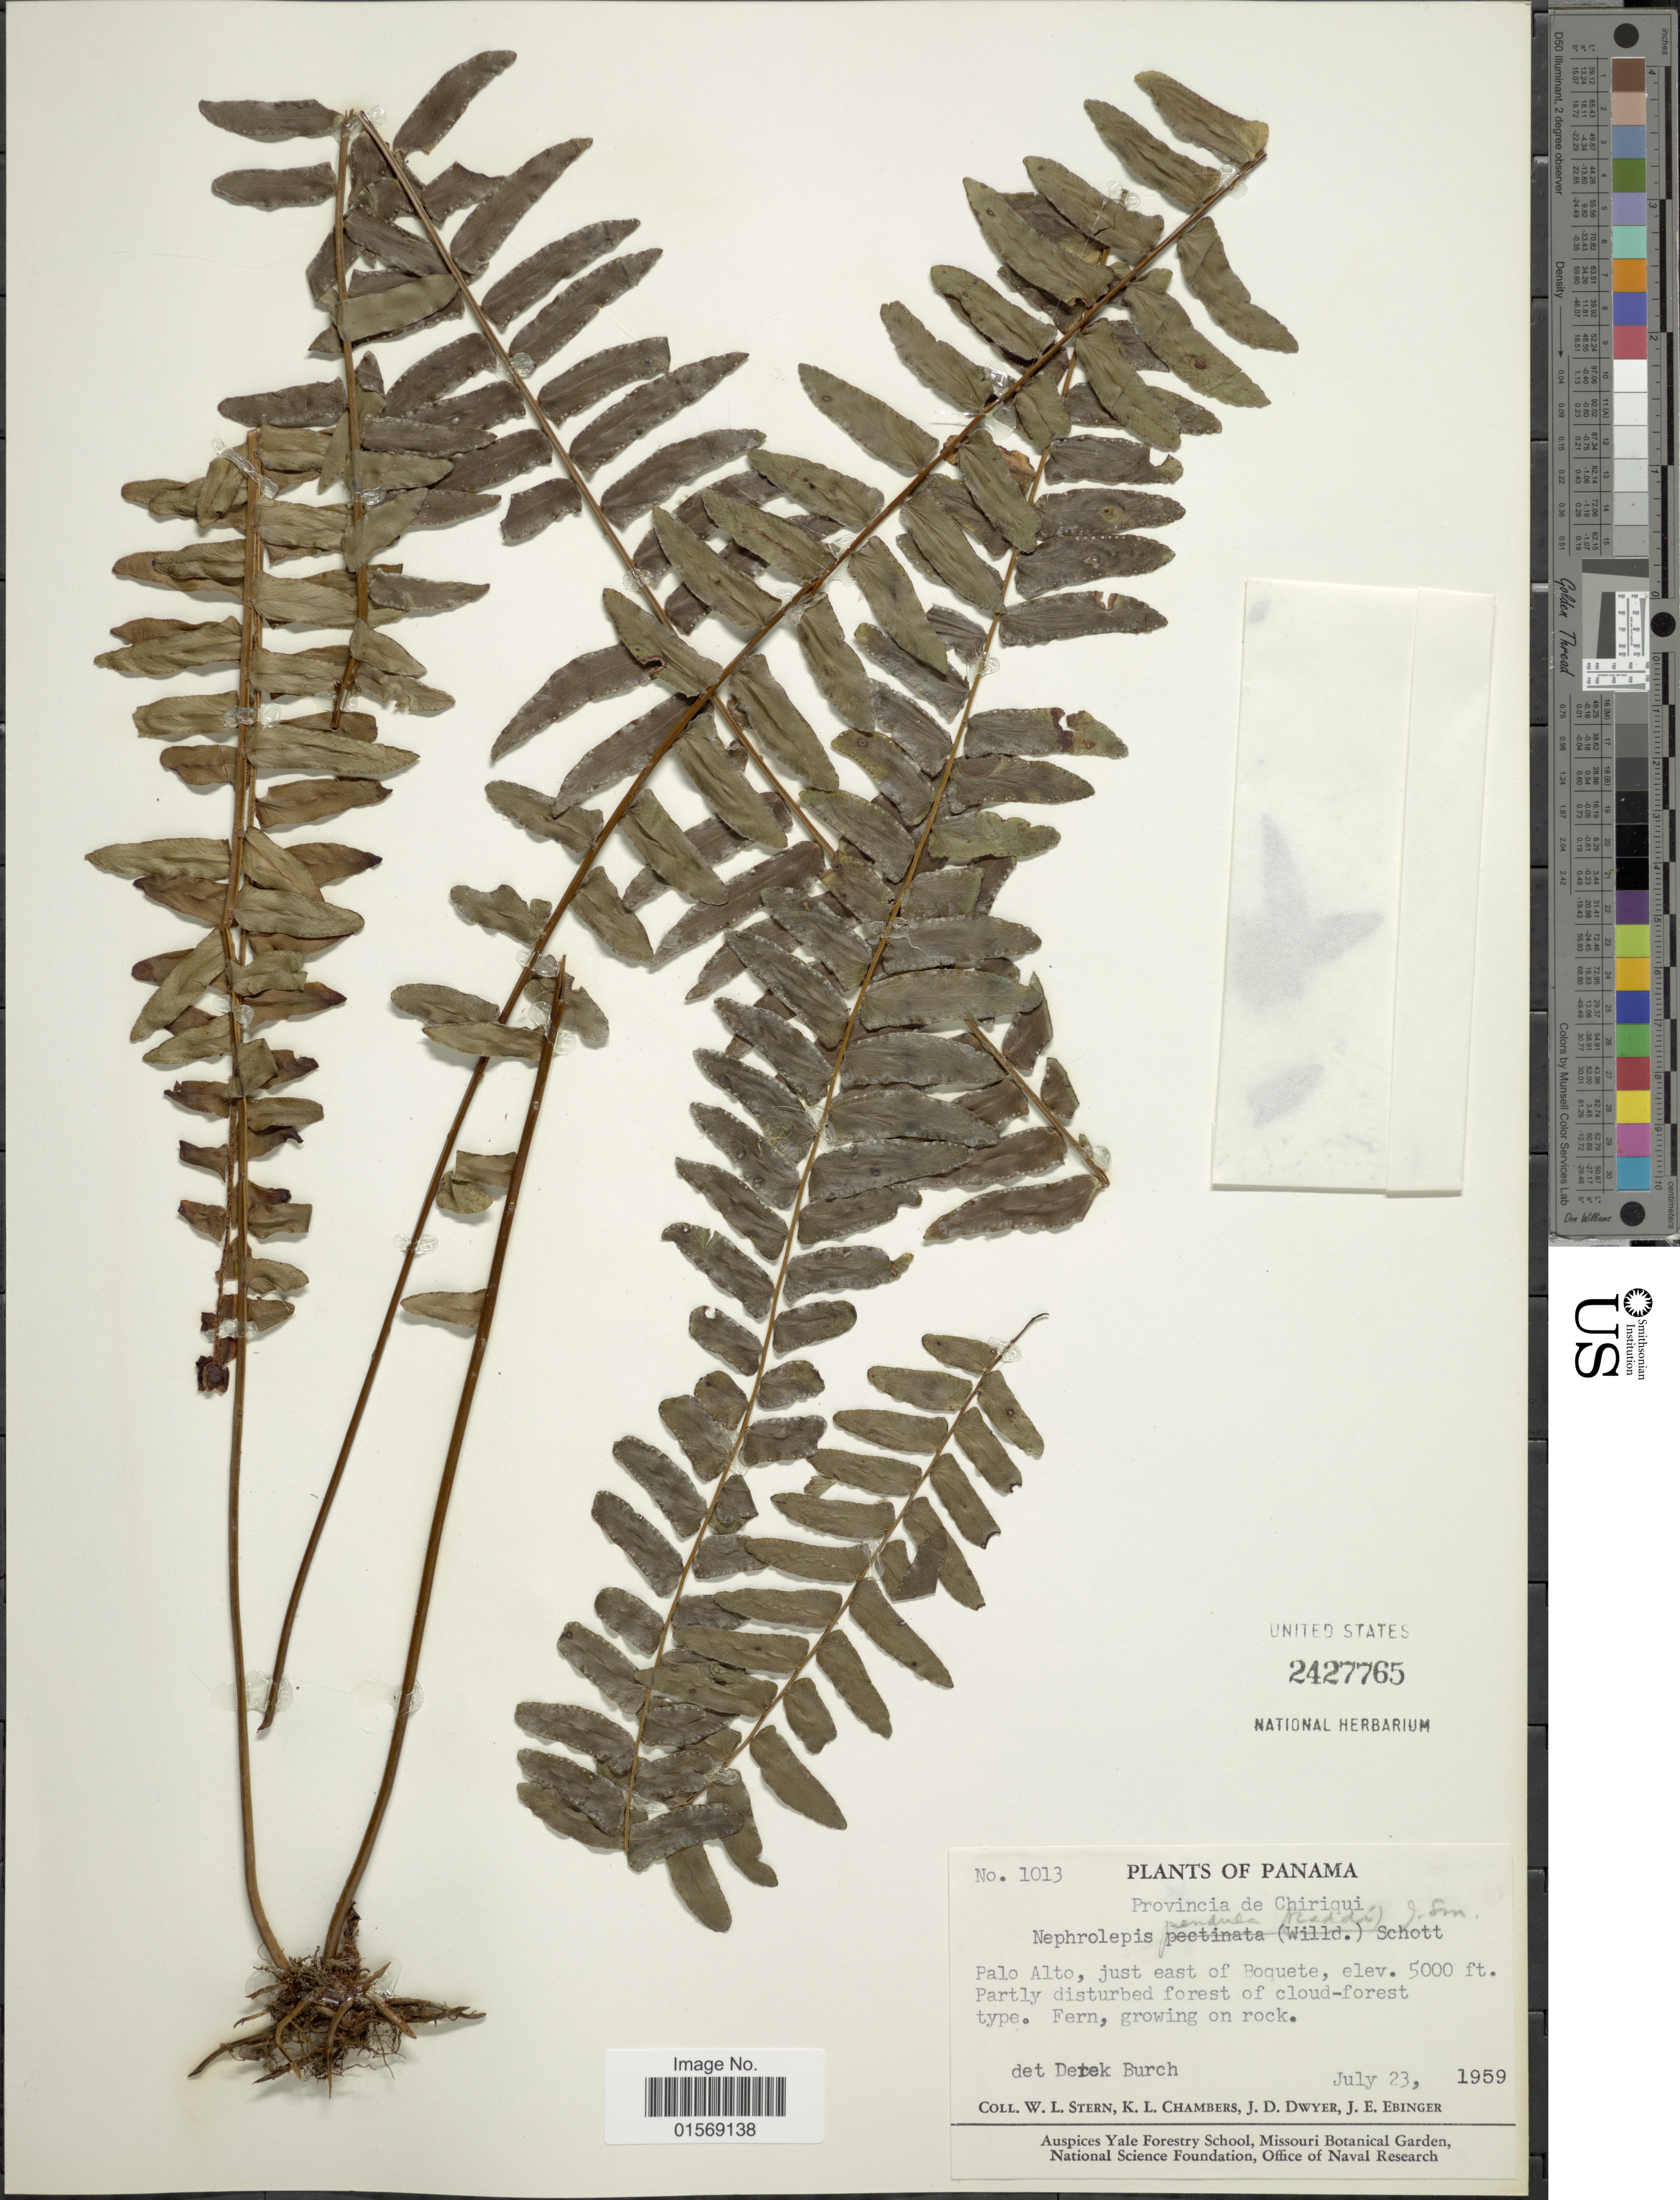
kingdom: Plantae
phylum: Tracheophyta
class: Polypodiopsida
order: Polypodiales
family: Nephrolepidaceae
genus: Nephrolepis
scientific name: Nephrolepis pendula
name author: (Raddi) J. Sm.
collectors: W. L. Stern, K. Chambers, J. D. Dwyer & J. Ebinger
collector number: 1013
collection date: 1959-07-23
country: Panama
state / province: Chiriqui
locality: Panama, Provincia de Chriqui, Palo Alto, just east of Boquete.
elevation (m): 1524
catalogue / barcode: US 2427765